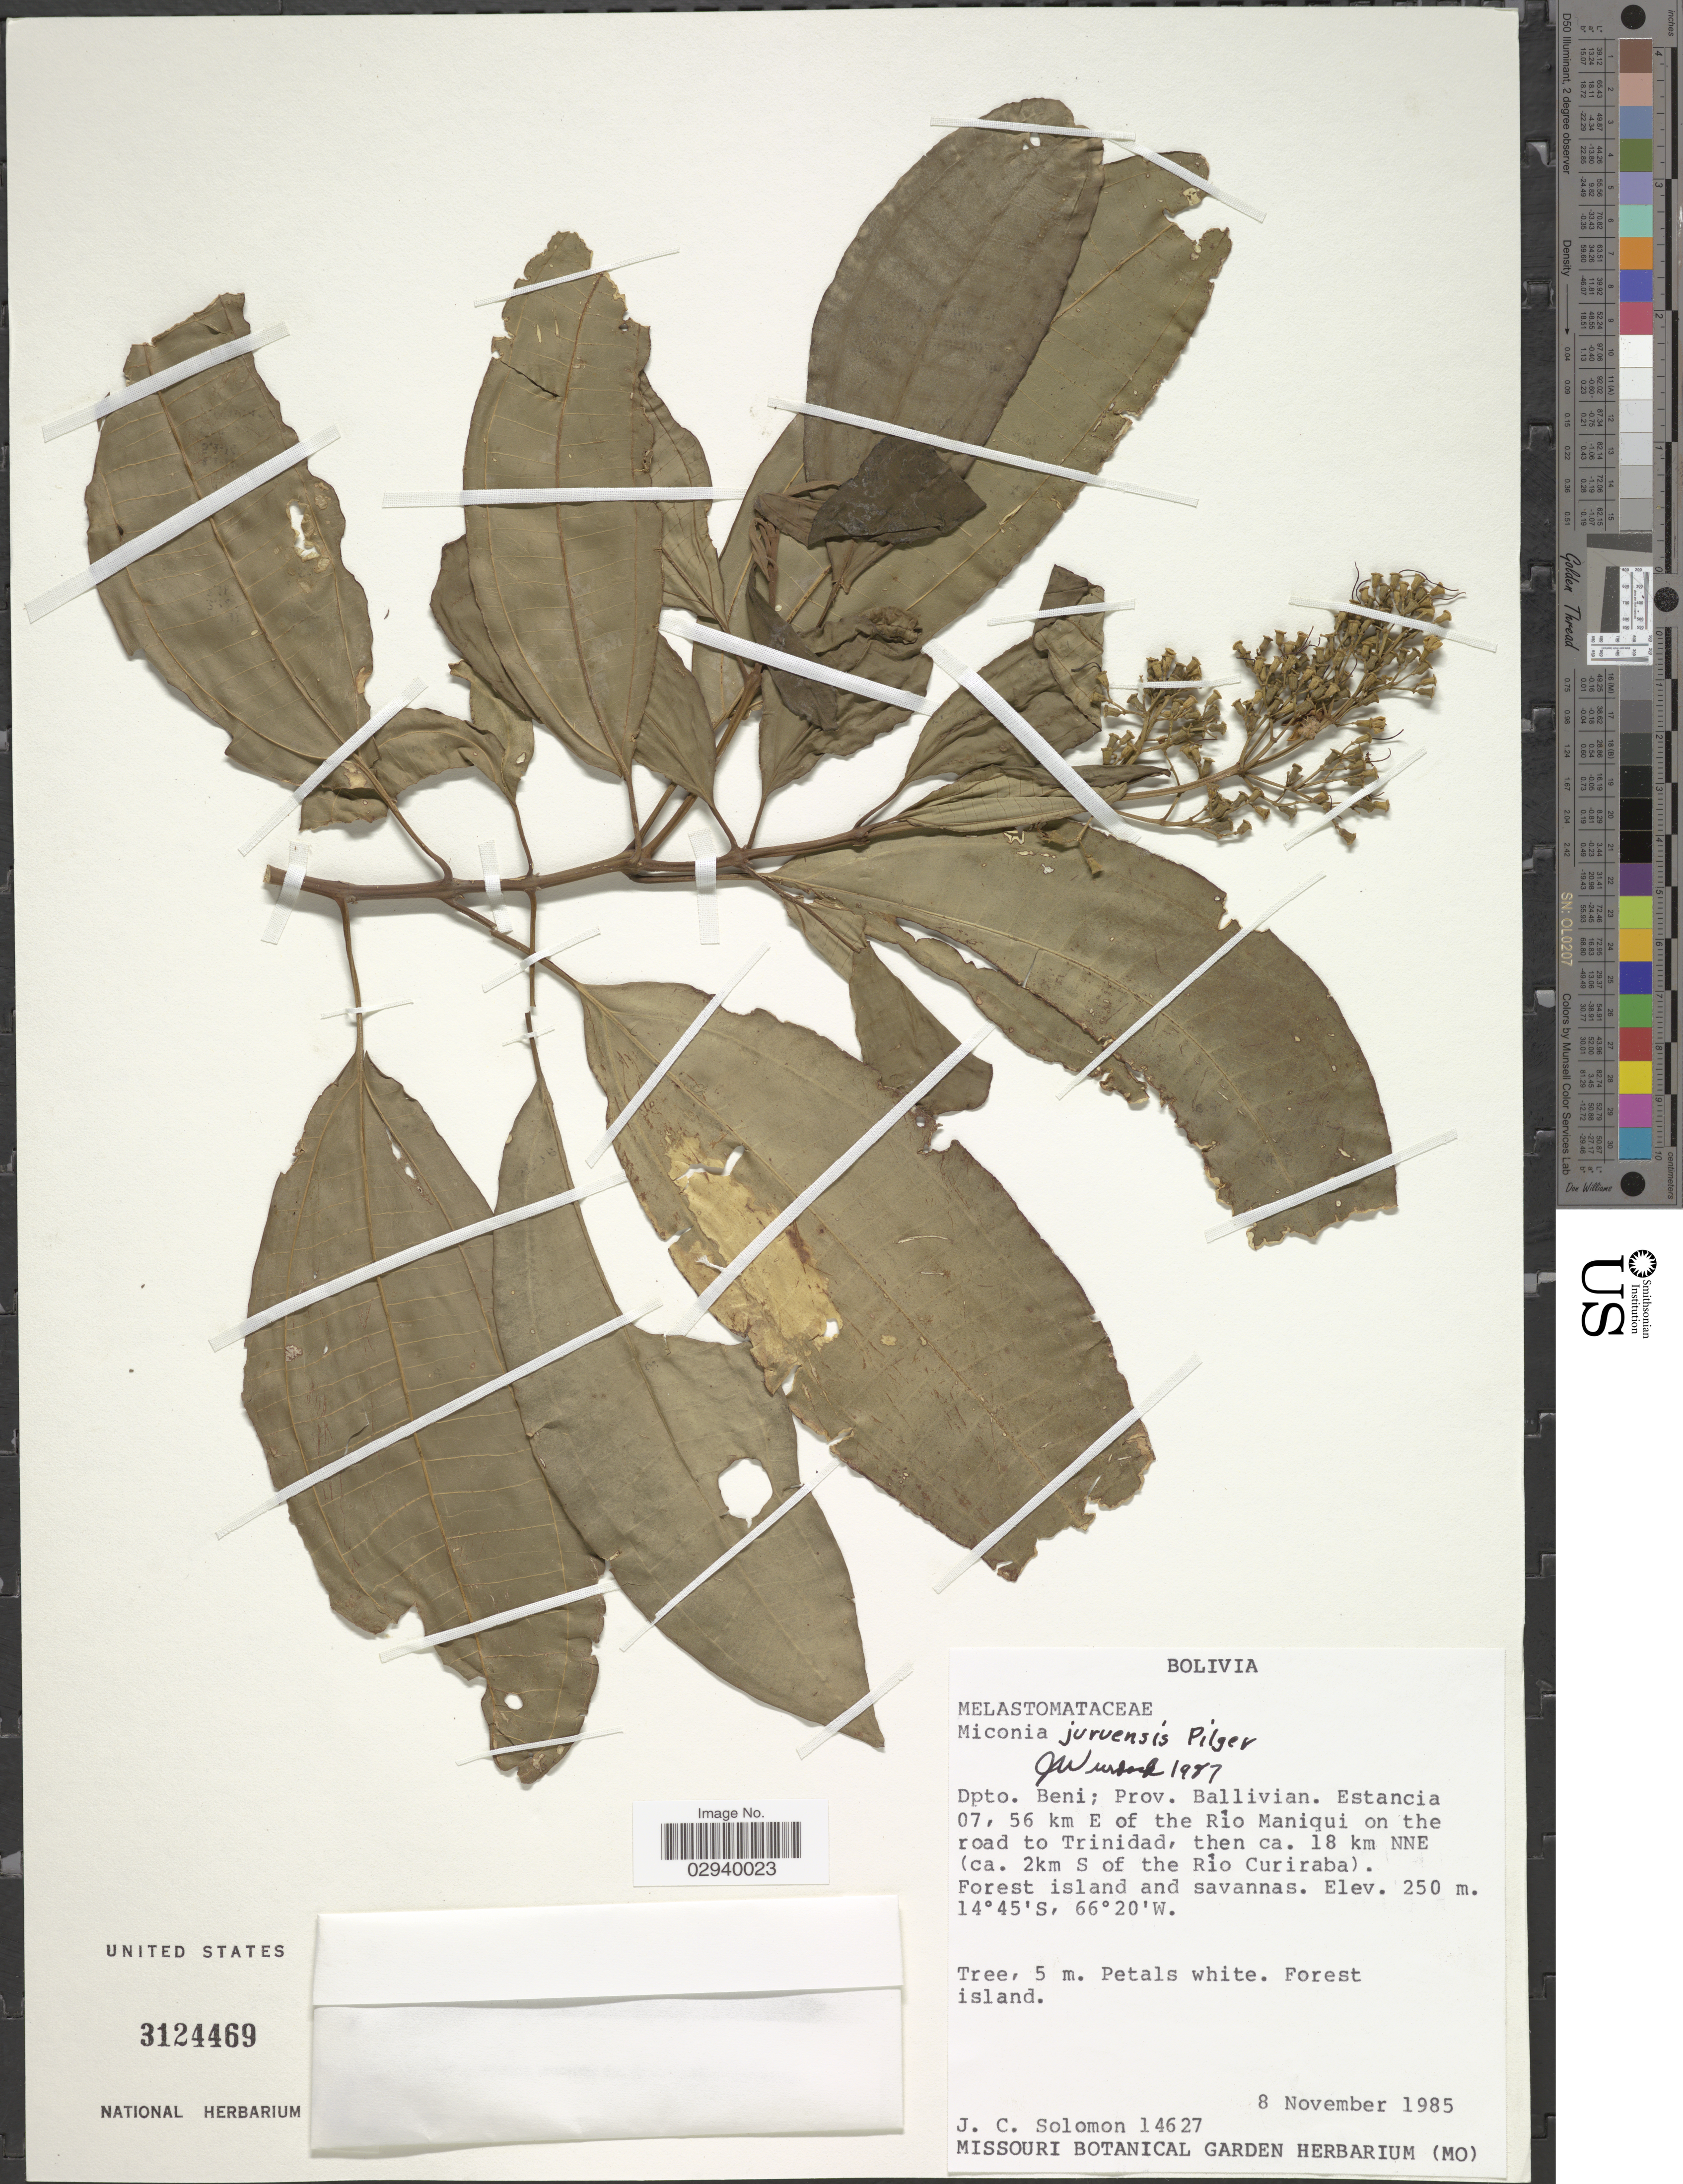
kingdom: Plantae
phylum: Tracheophyta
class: Magnoliopsida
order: Myrtales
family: Melastomataceae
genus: Miconia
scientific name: Miconia juruensis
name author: Pilg.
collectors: J. C. Solomon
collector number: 14627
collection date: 1985-11-08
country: Bolivia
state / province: Beni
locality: Prov. Ballivian. Estancia 07, 56 km E of the Río Maniqui on the road to Trinidad, then ca. 18 km NNE (ca. 2km S of the Río Curiraba).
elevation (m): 250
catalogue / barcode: US 3124469